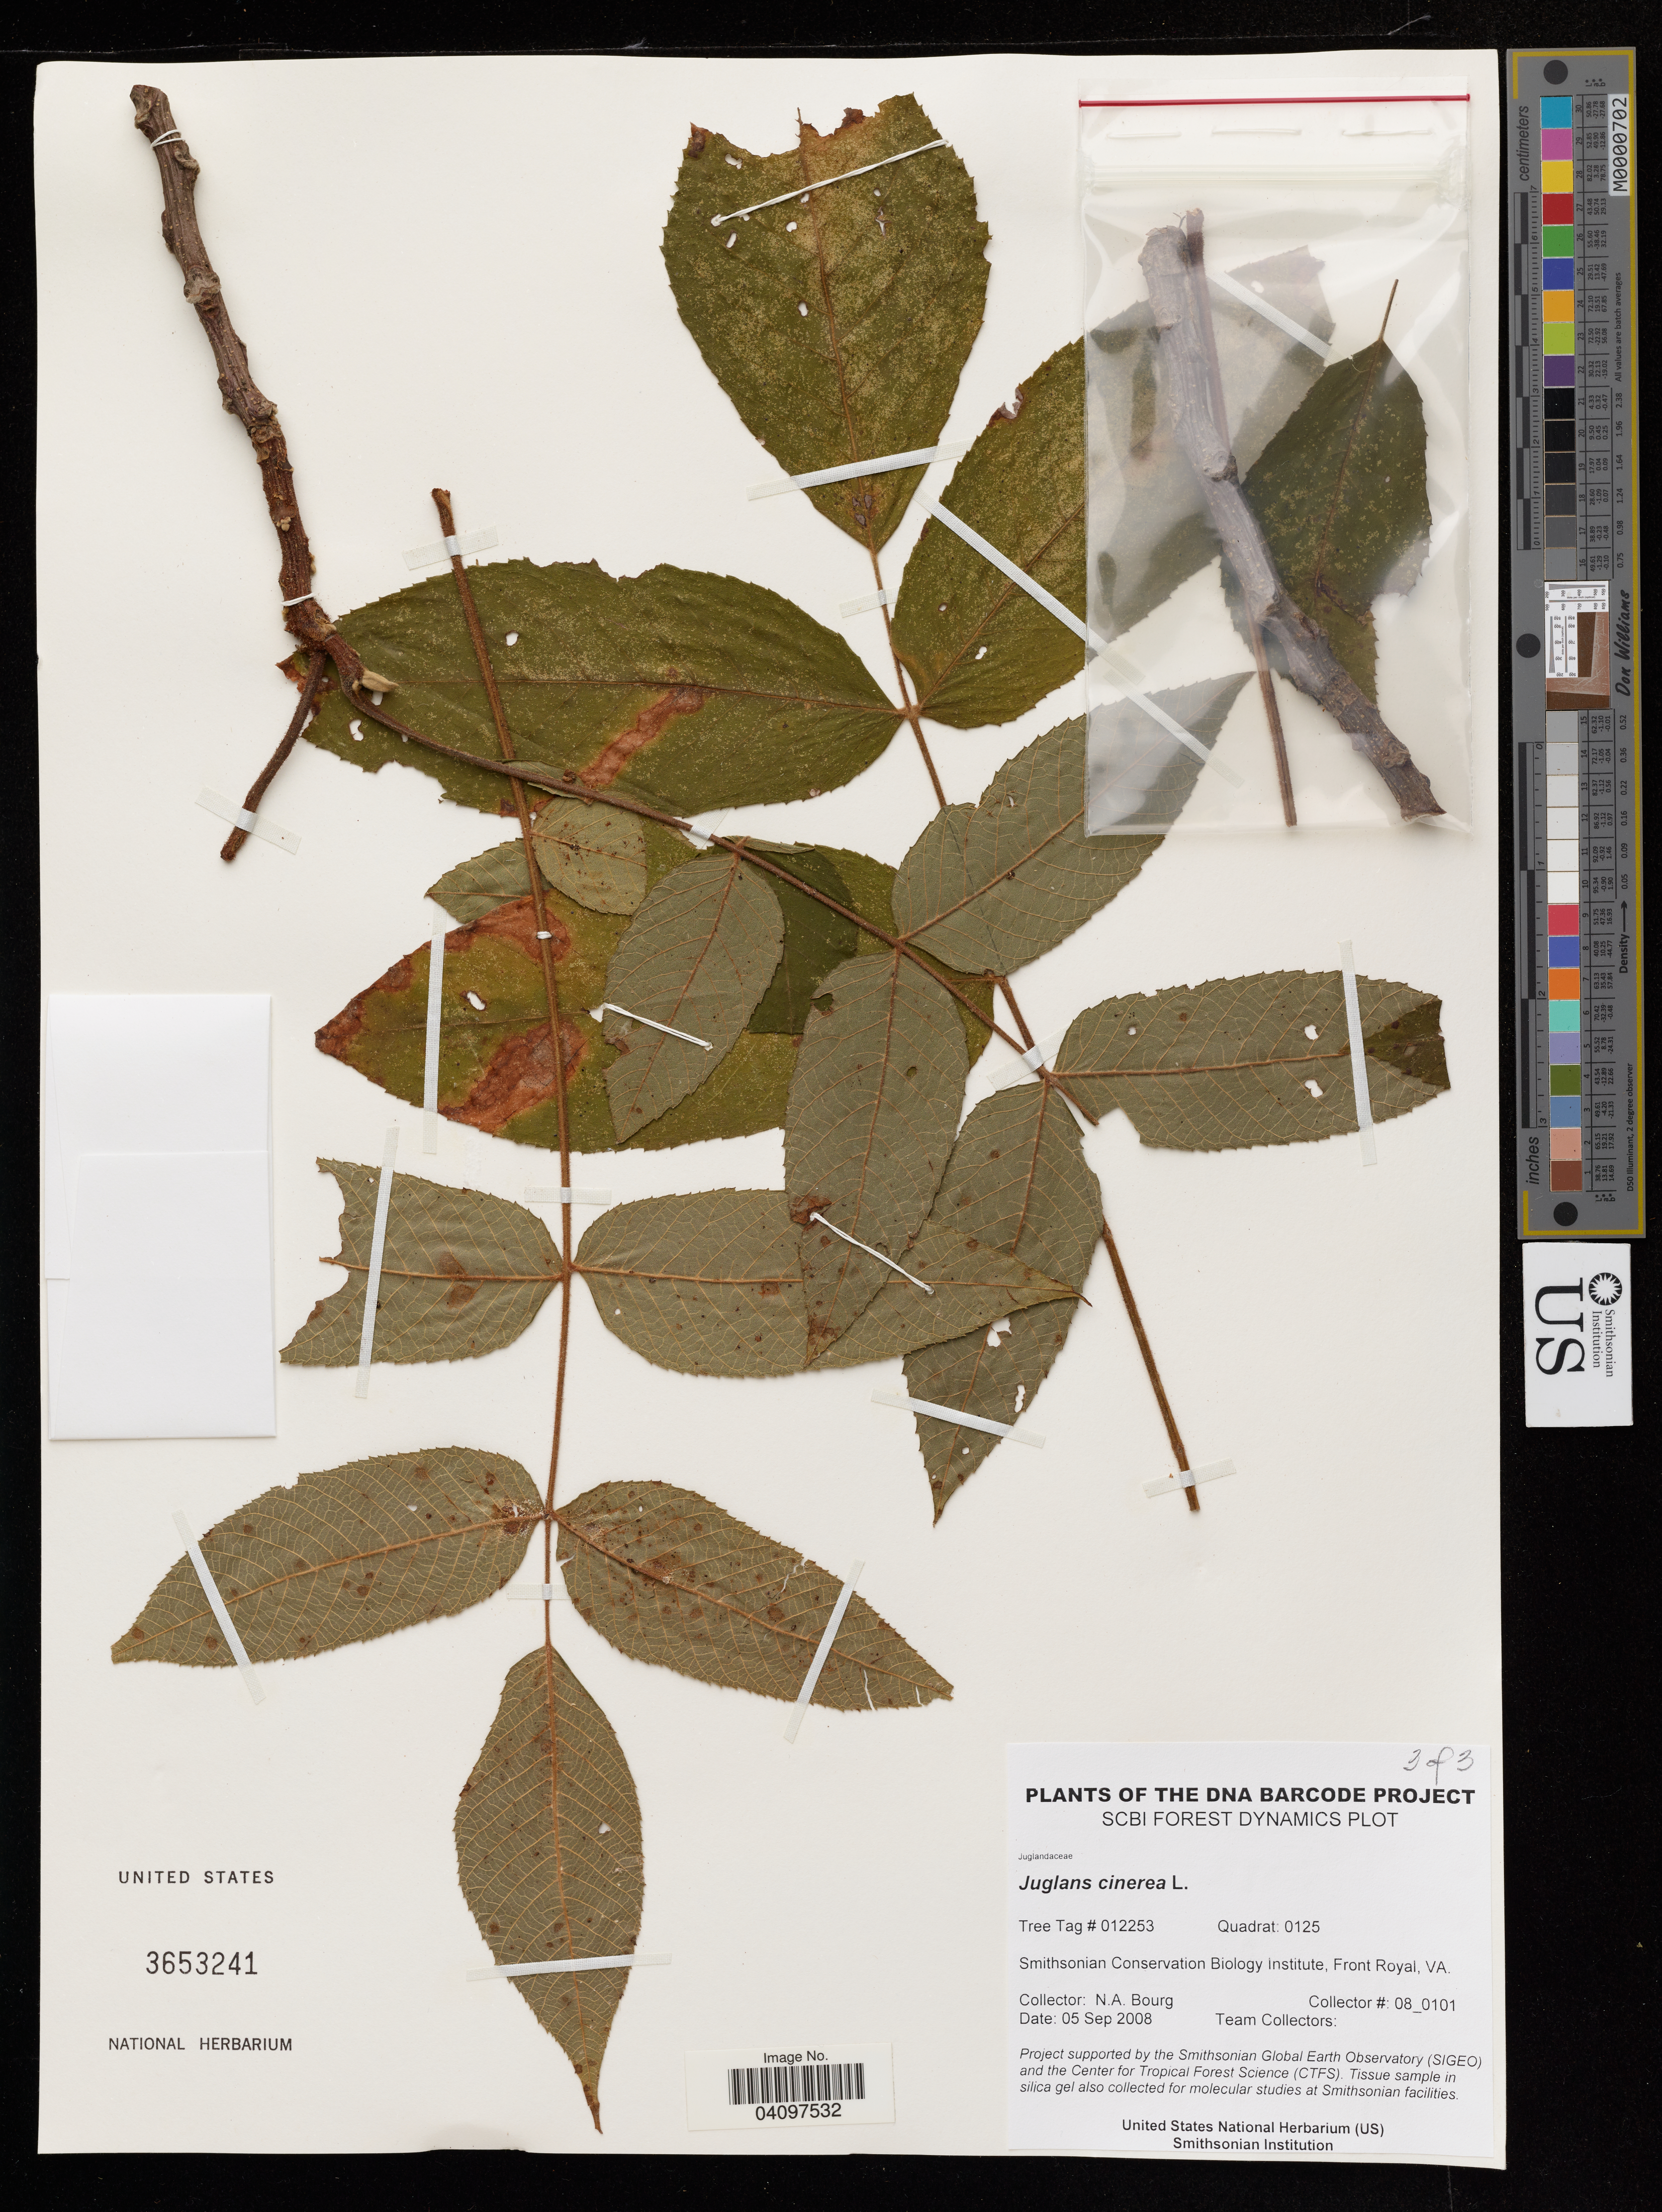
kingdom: Plantae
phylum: Tracheophyta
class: Magnoliopsida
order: Fagales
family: Juglandaceae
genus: Juglans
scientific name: Juglans cinerea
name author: L.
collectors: N. A. Bourg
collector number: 08_0101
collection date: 2008-09-05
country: United States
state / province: Virginia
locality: Smithsonian Conservation Biology Institute, Front Royal.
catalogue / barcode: US 3653241